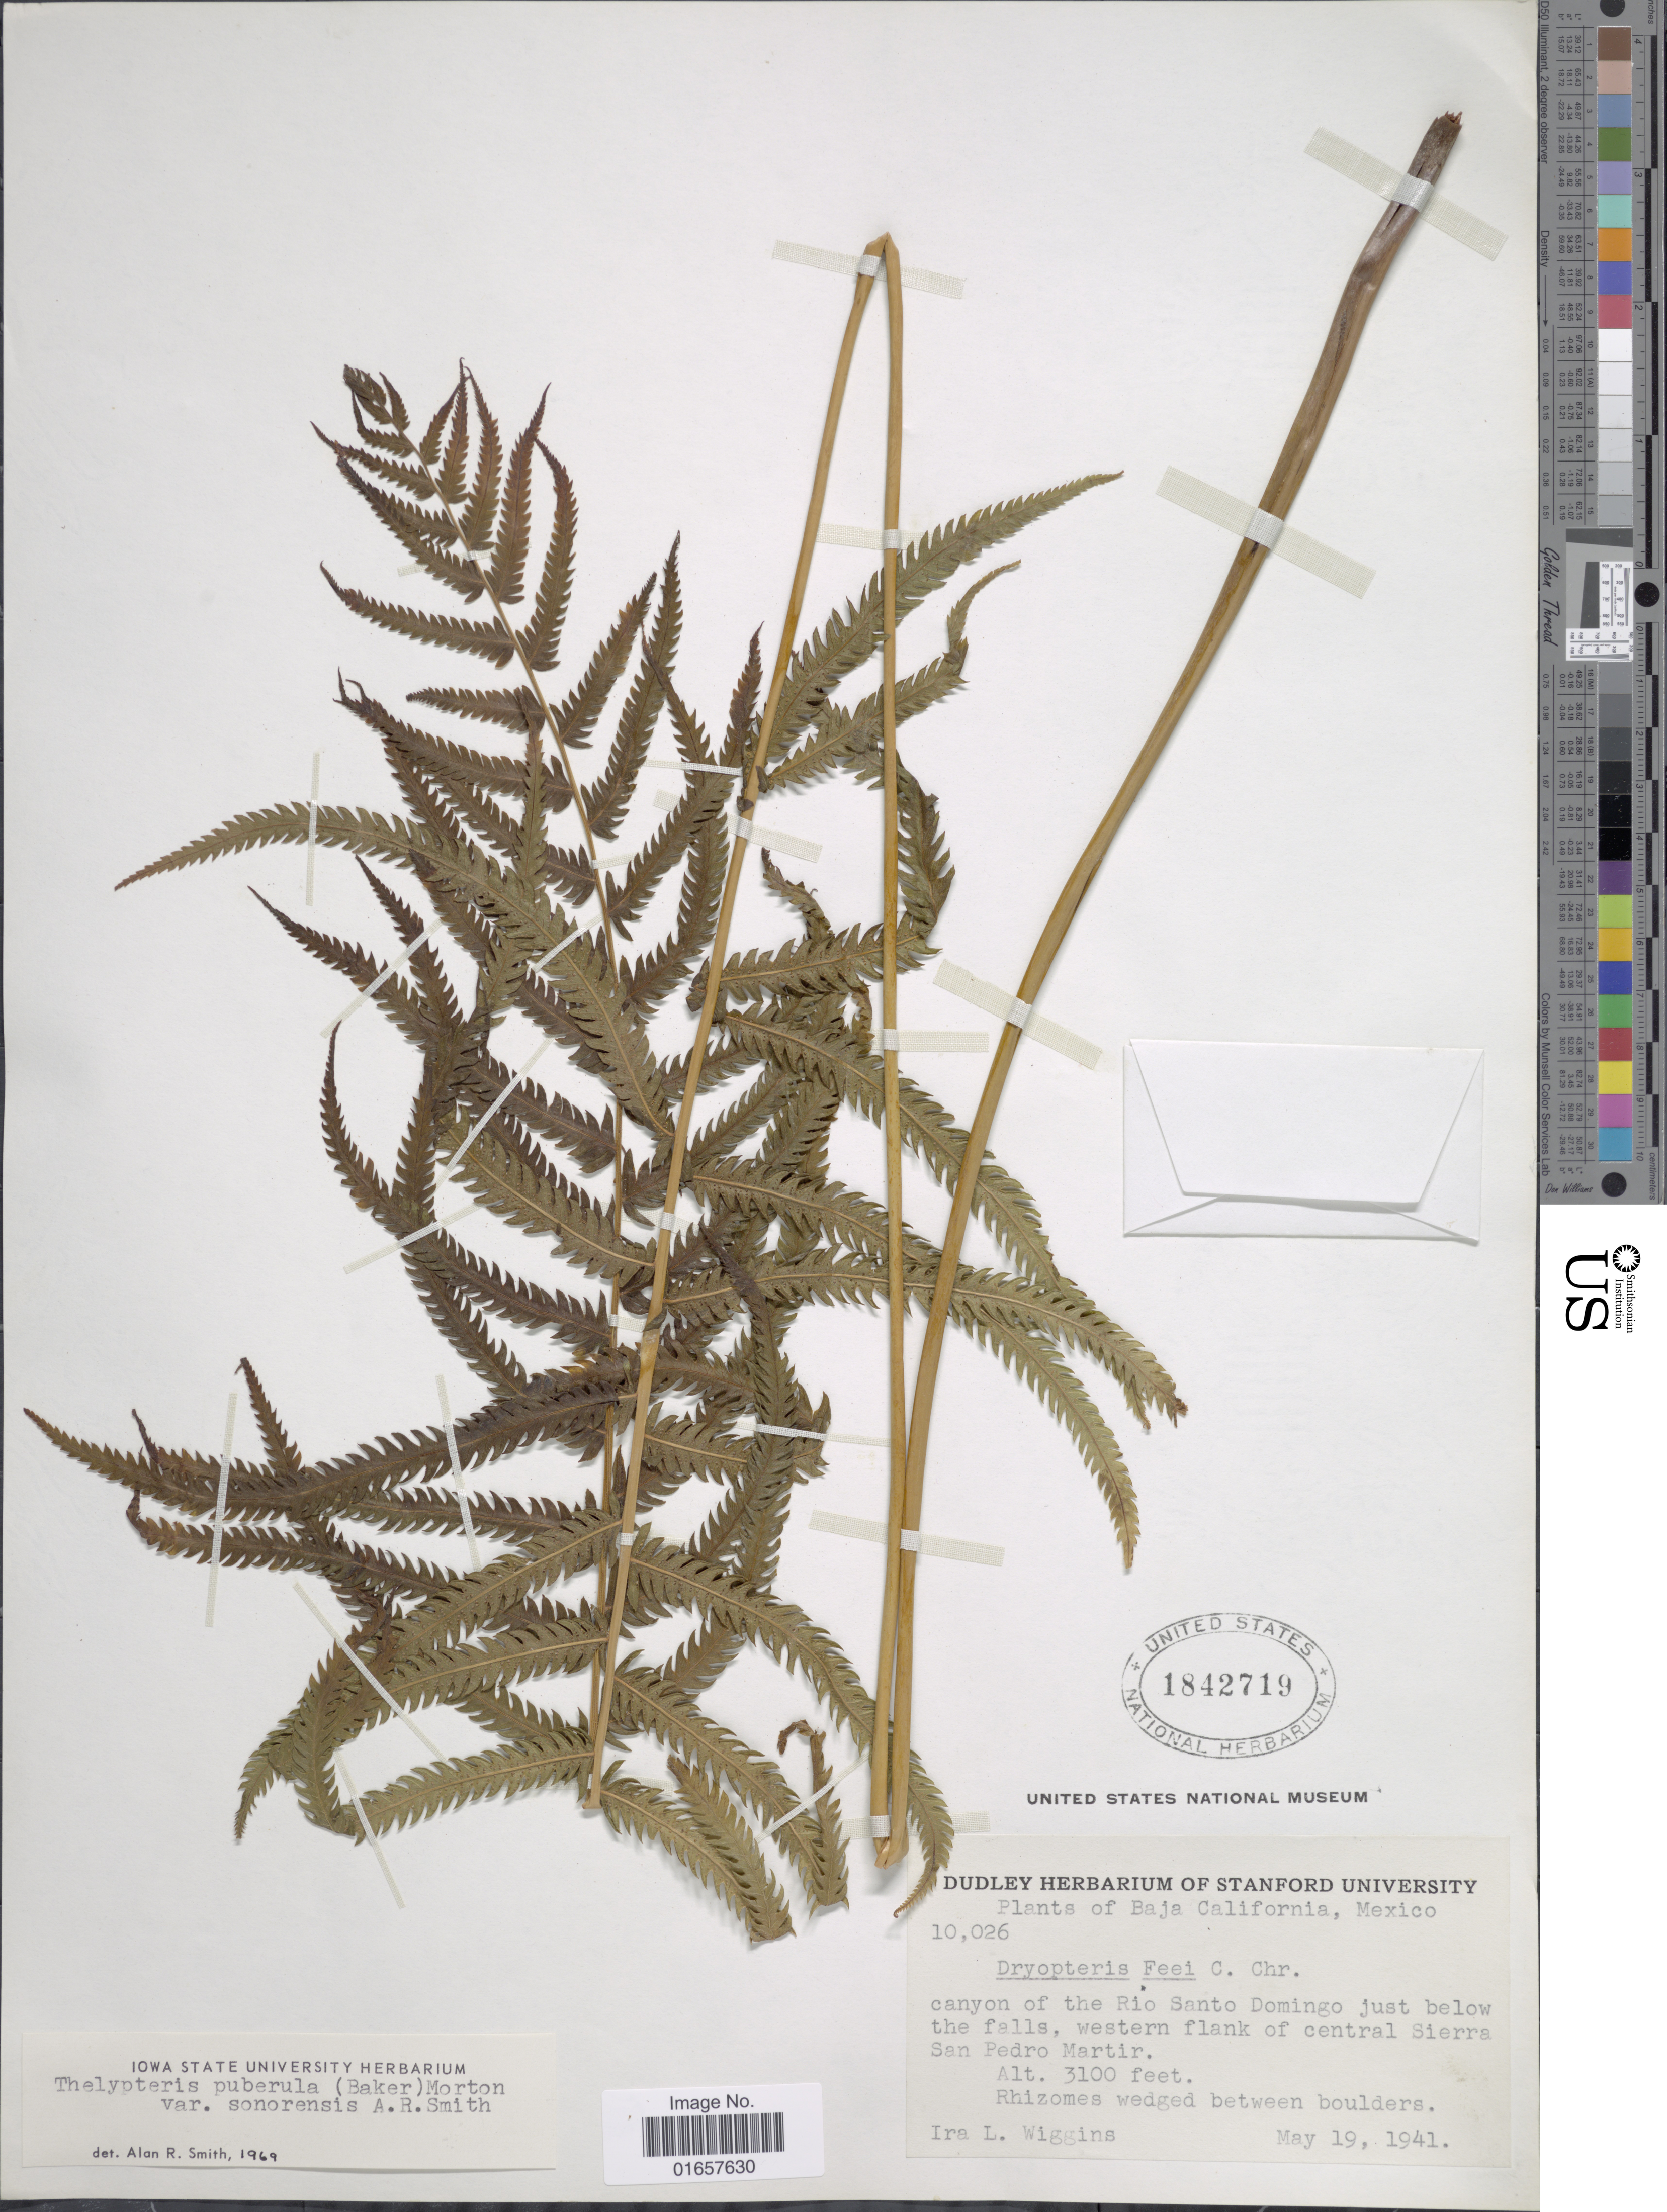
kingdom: Plantae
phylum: Tracheophyta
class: Polypodiopsida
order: Polypodiales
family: Thelypteridaceae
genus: Christella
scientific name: Christella puberula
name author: (Baker) Á. Löve & D. Löve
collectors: I. L. Wiggins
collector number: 10026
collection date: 1941-05-19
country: Mexico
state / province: Baja California Sur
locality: Mexico, canyon of the Rio Santo Domingo just below the falls, western flank of central Sierra San Pedro Martir, Rhizomes wedged between boulders.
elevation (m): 945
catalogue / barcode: US 1842719